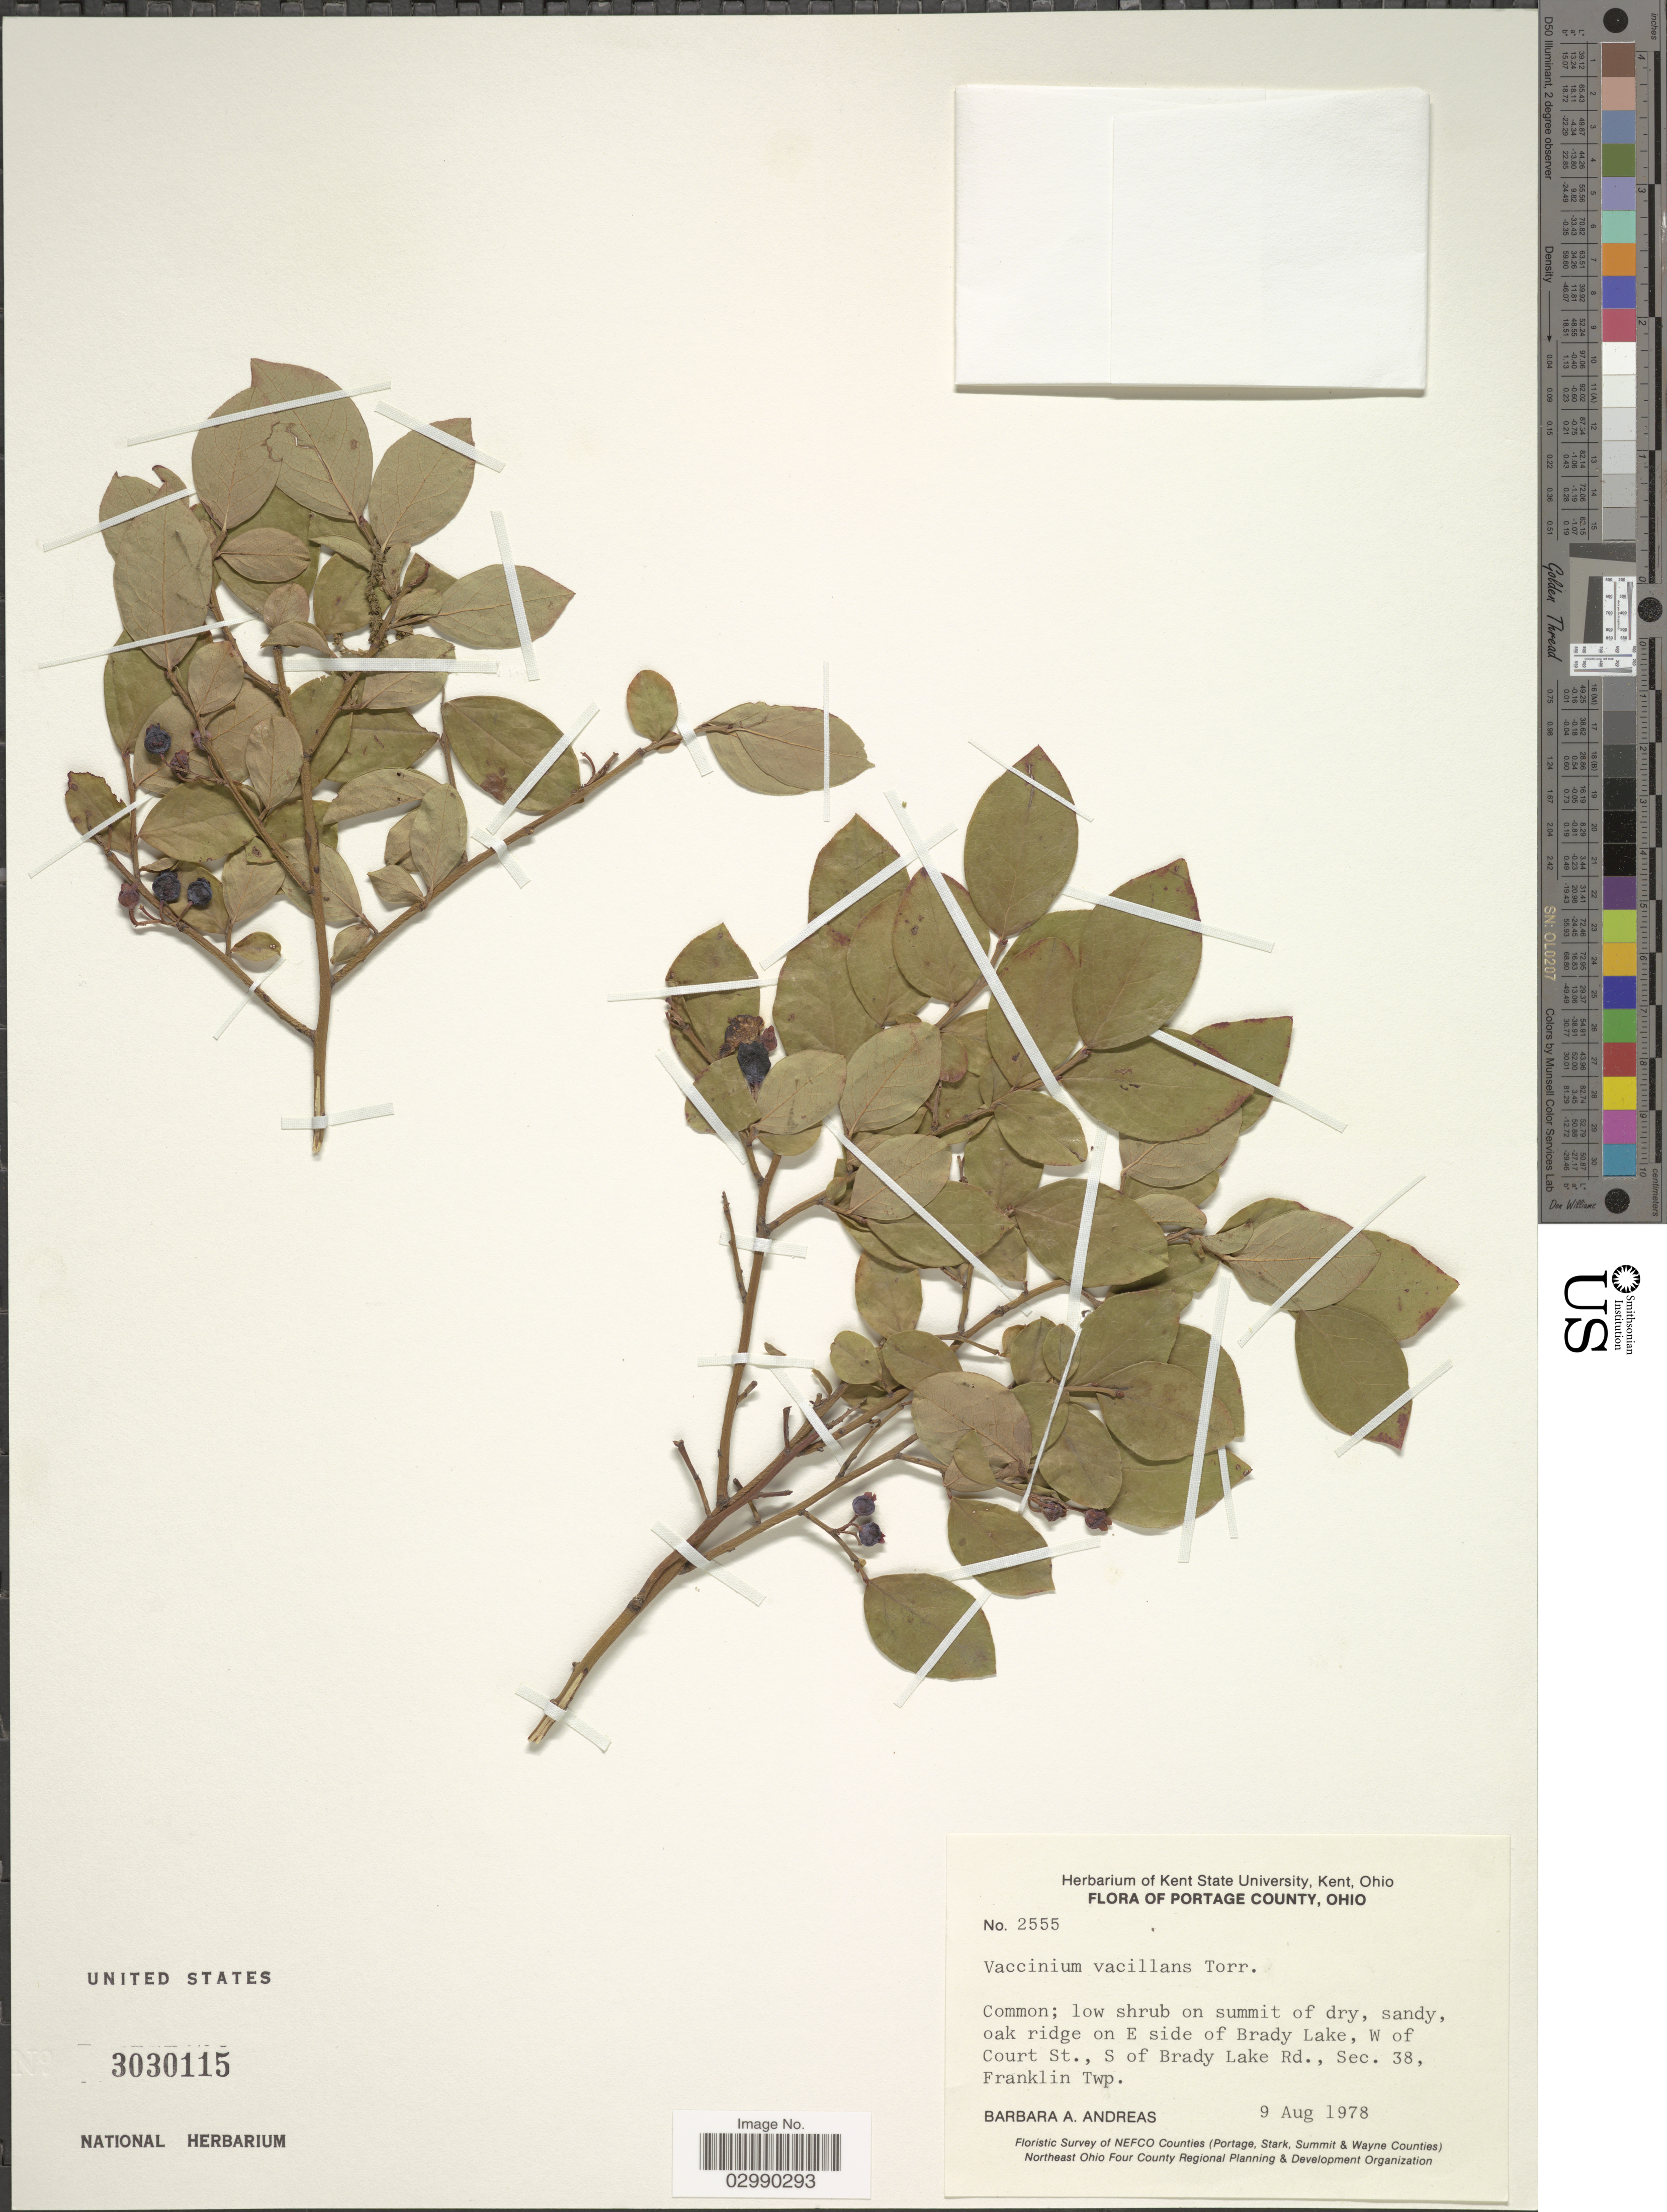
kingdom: Plantae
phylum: Tracheophyta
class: Magnoliopsida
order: Ericales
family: Ericaceae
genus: Vaccinium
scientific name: Vaccinium vacillans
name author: Kalm ex Torr.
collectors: B. A. Andreas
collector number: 2555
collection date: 1978-08-09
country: United States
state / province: Ohio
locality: Portage County, low shrub on summit of dry, sandy, oak ridge on E side of Brady Lake, W of Court St., S of Brady Lake Rd., Sec. 38, Franklin Twp.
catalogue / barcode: US 3030115